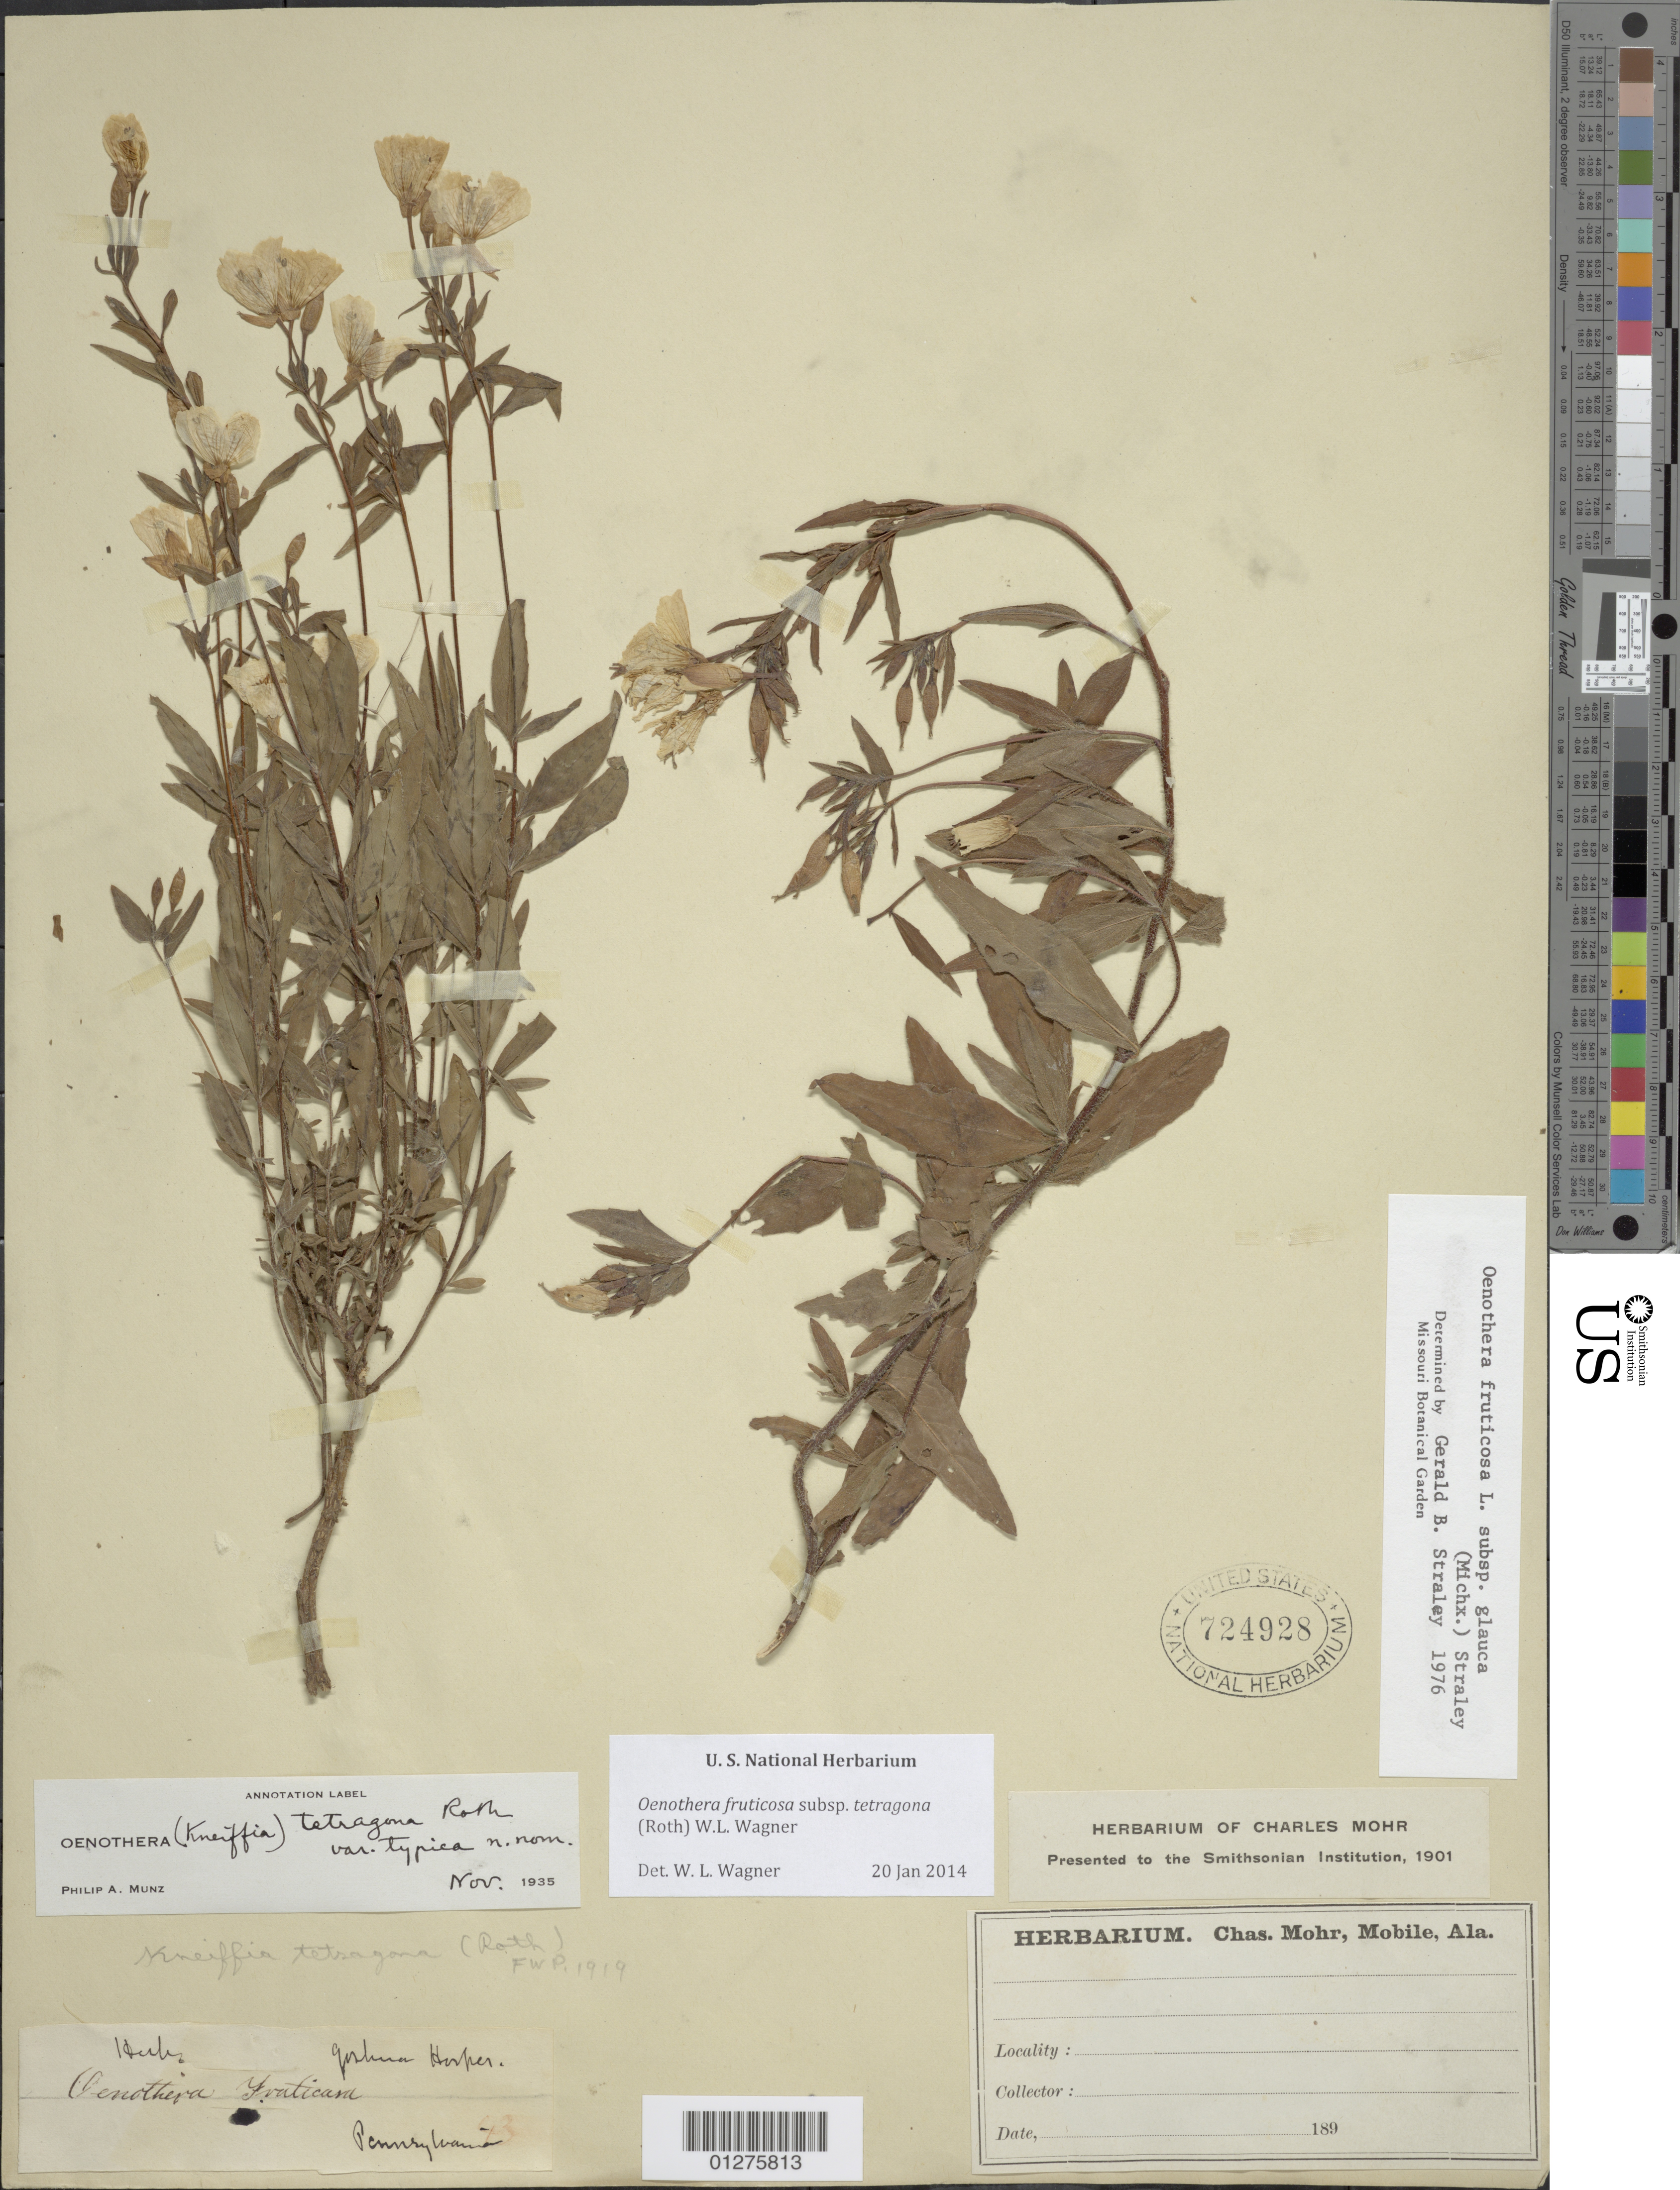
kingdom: Plantae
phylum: Tracheophyta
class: Magnoliopsida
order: Myrtales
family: Onagraceae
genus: Oenothera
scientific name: Oenothera fruticosa subsp. tetragona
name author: (Roth) W.L. Wagner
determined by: Wagner, W. L., (BOT), Smithsonian Institution - National Museum of Natural History (UNITED STATES)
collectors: ex herb. C. Mohr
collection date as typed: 189-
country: United States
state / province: Pennsylvania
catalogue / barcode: US 724928